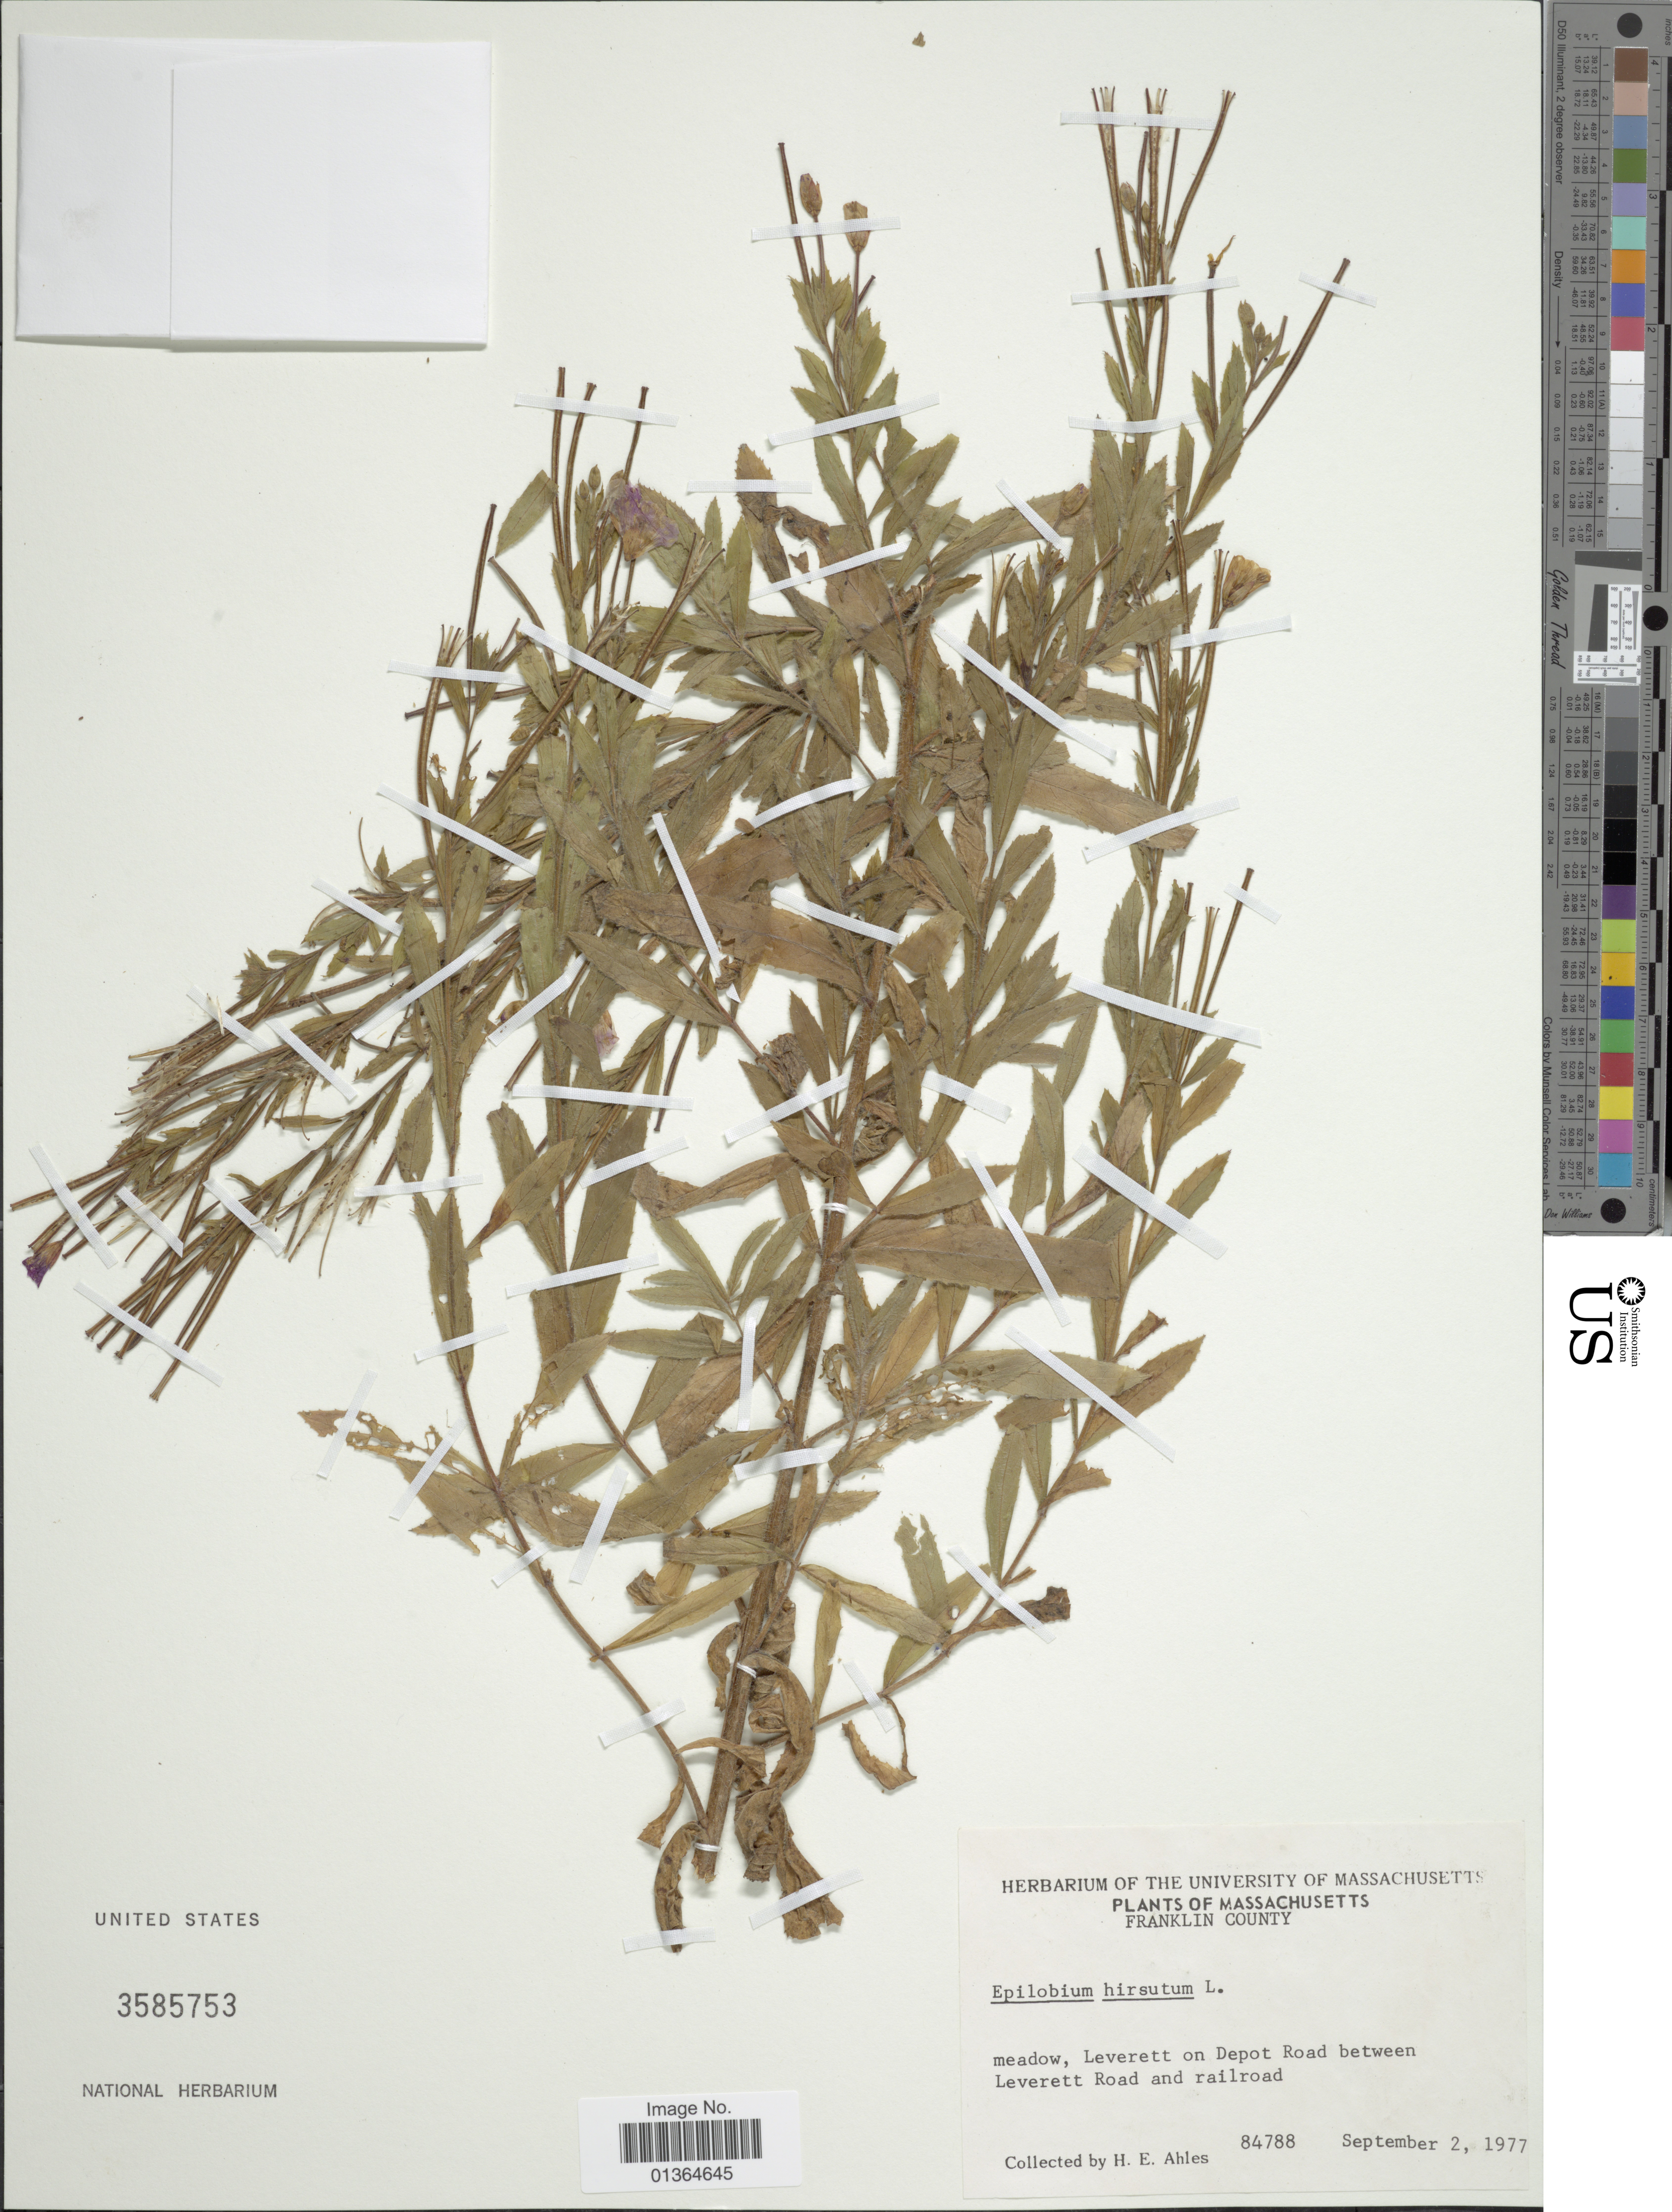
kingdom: Plantae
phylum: Tracheophyta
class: Magnoliopsida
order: Myrtales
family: Onagraceae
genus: Epilobium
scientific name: Epilobium hirsutum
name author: L.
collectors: H. E. Ahles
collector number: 84788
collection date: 1977-09-02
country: United States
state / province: Massachusetts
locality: Franklin County. Meadow, Leverett on Depot Road between Leverett Road and railroad.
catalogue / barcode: US 3585753